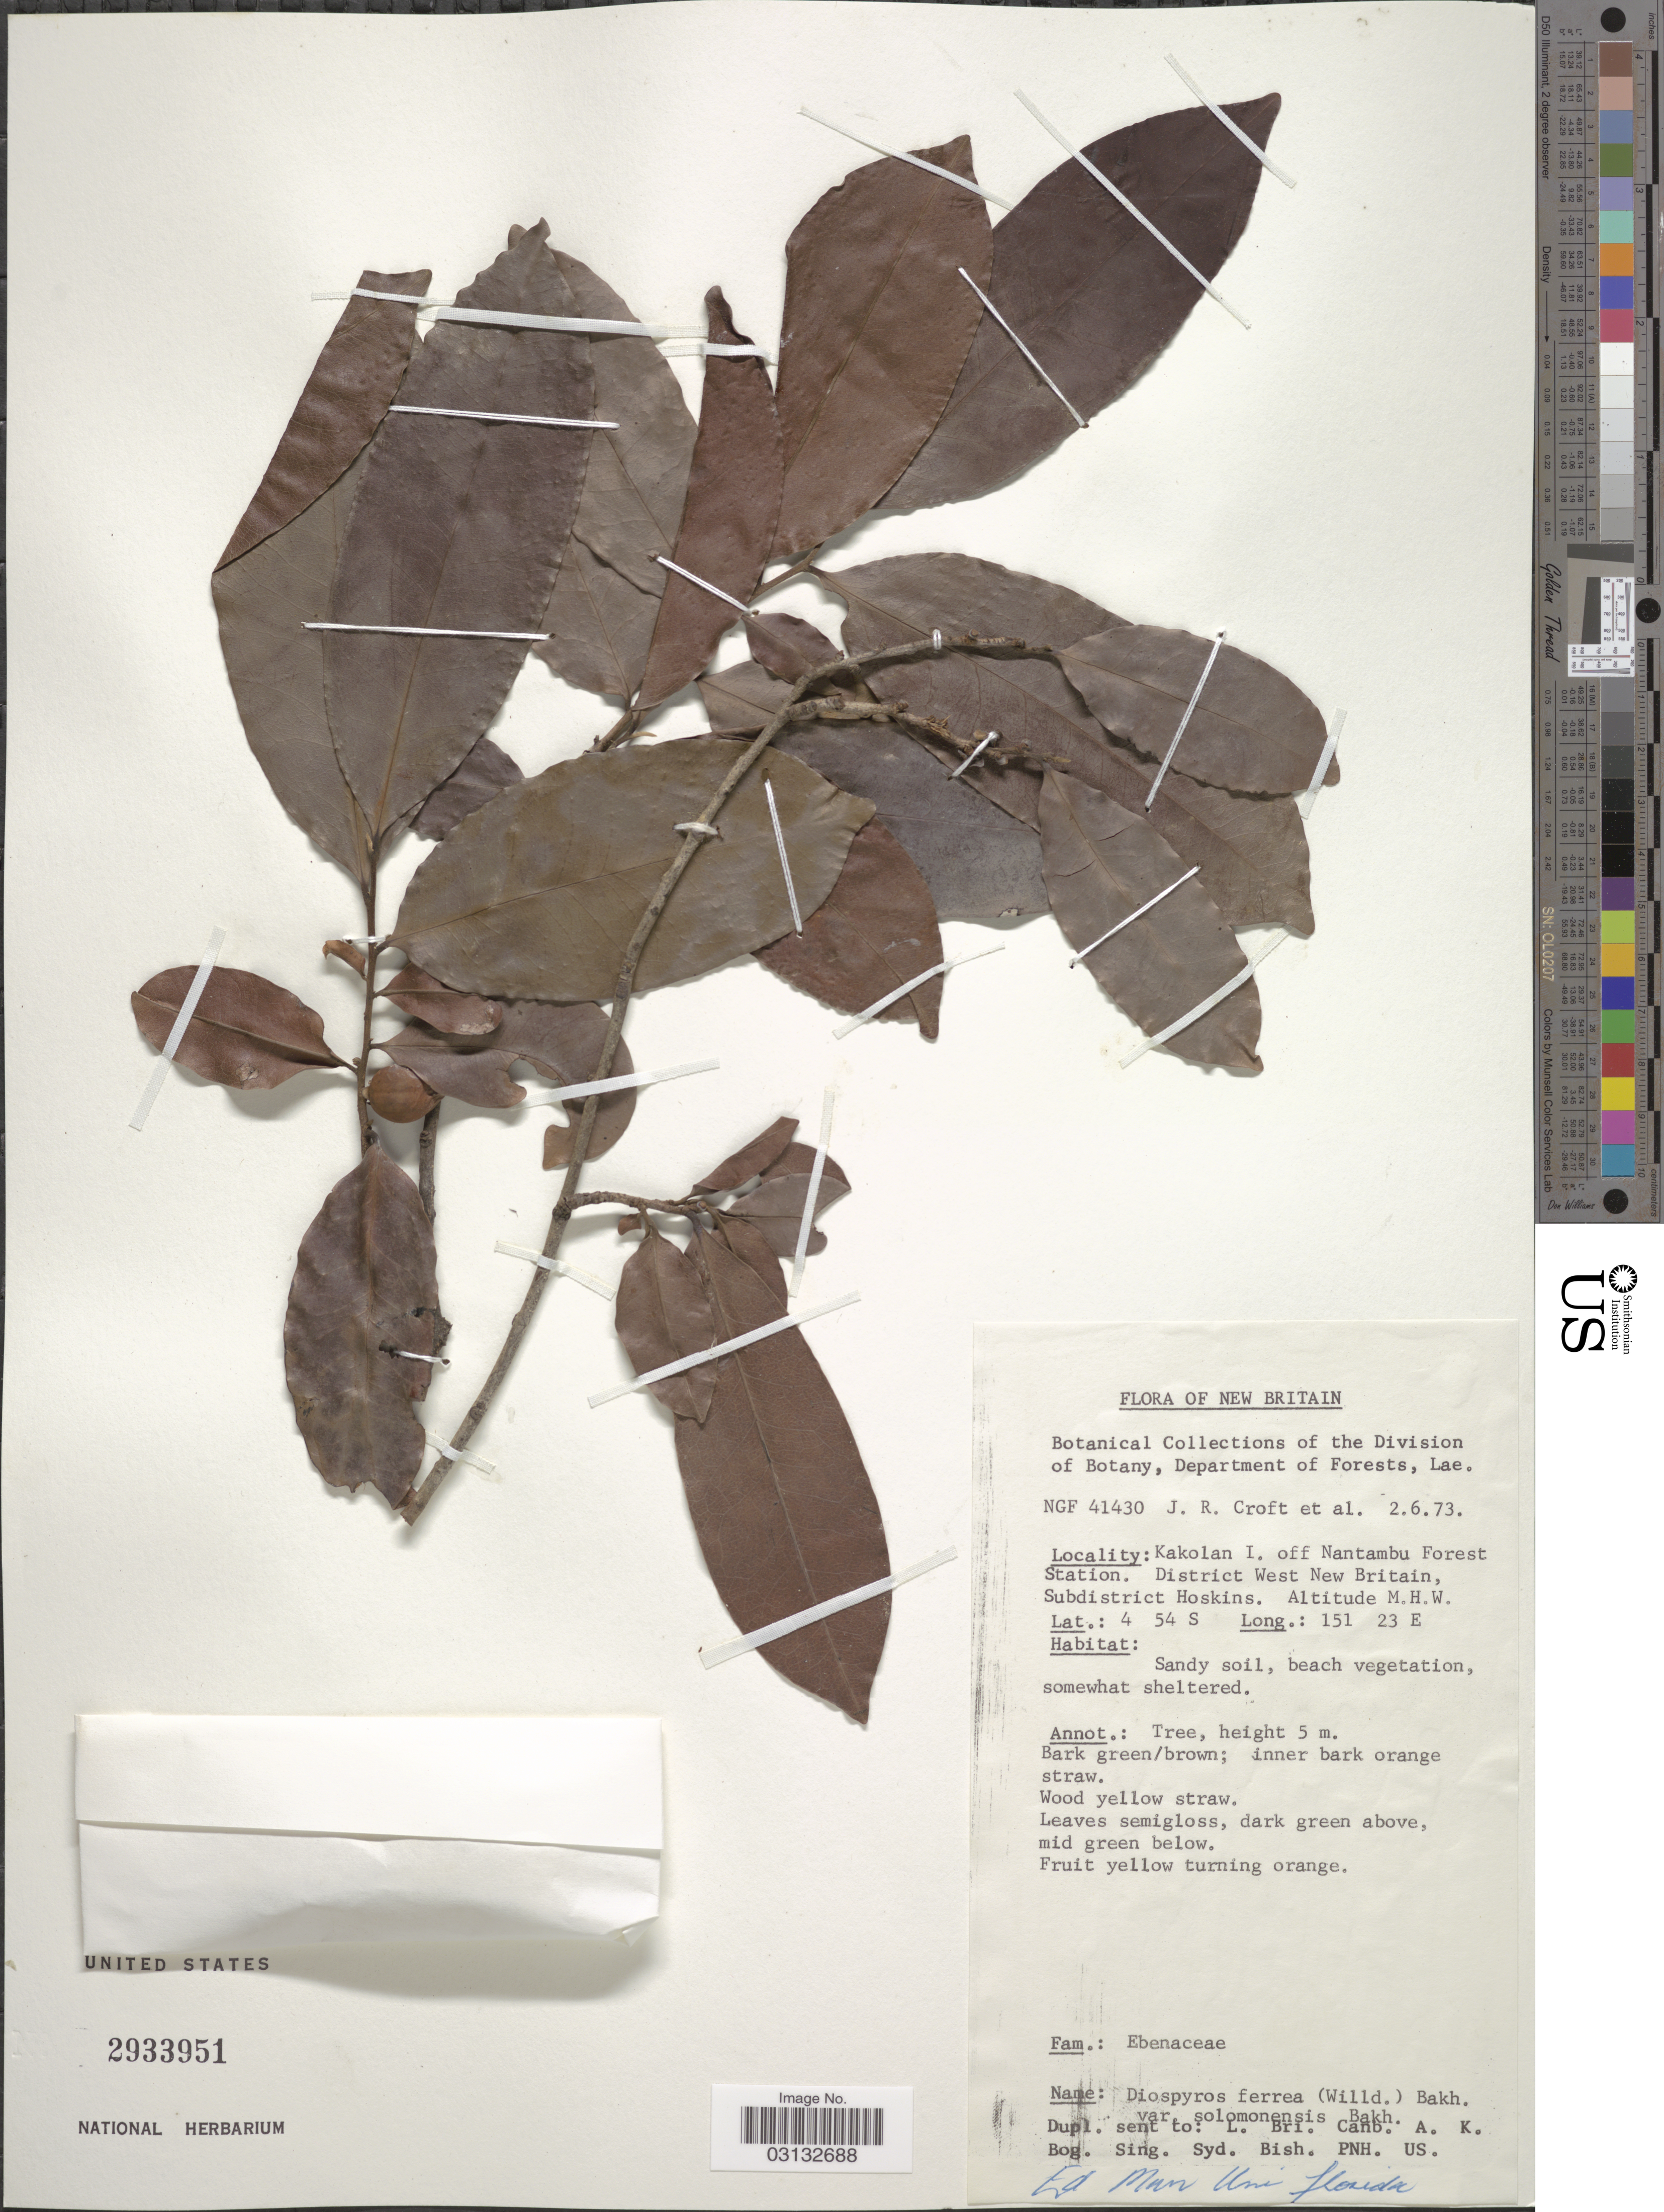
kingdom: Plantae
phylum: Tracheophyta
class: Magnoliopsida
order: Ericales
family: Ebenaceae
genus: Diospyros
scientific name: Diospyros ferrea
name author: (Willd.) Bakh.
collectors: J. R. Croft & et al.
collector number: NGF41430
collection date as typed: Transcribed d/m/y: 2/6/73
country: Papua New Guinea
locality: New Britain. Kakolan I. off Nantambu Forest Station. District West New Britain. Subdistrict Hoskins.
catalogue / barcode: US 2933951